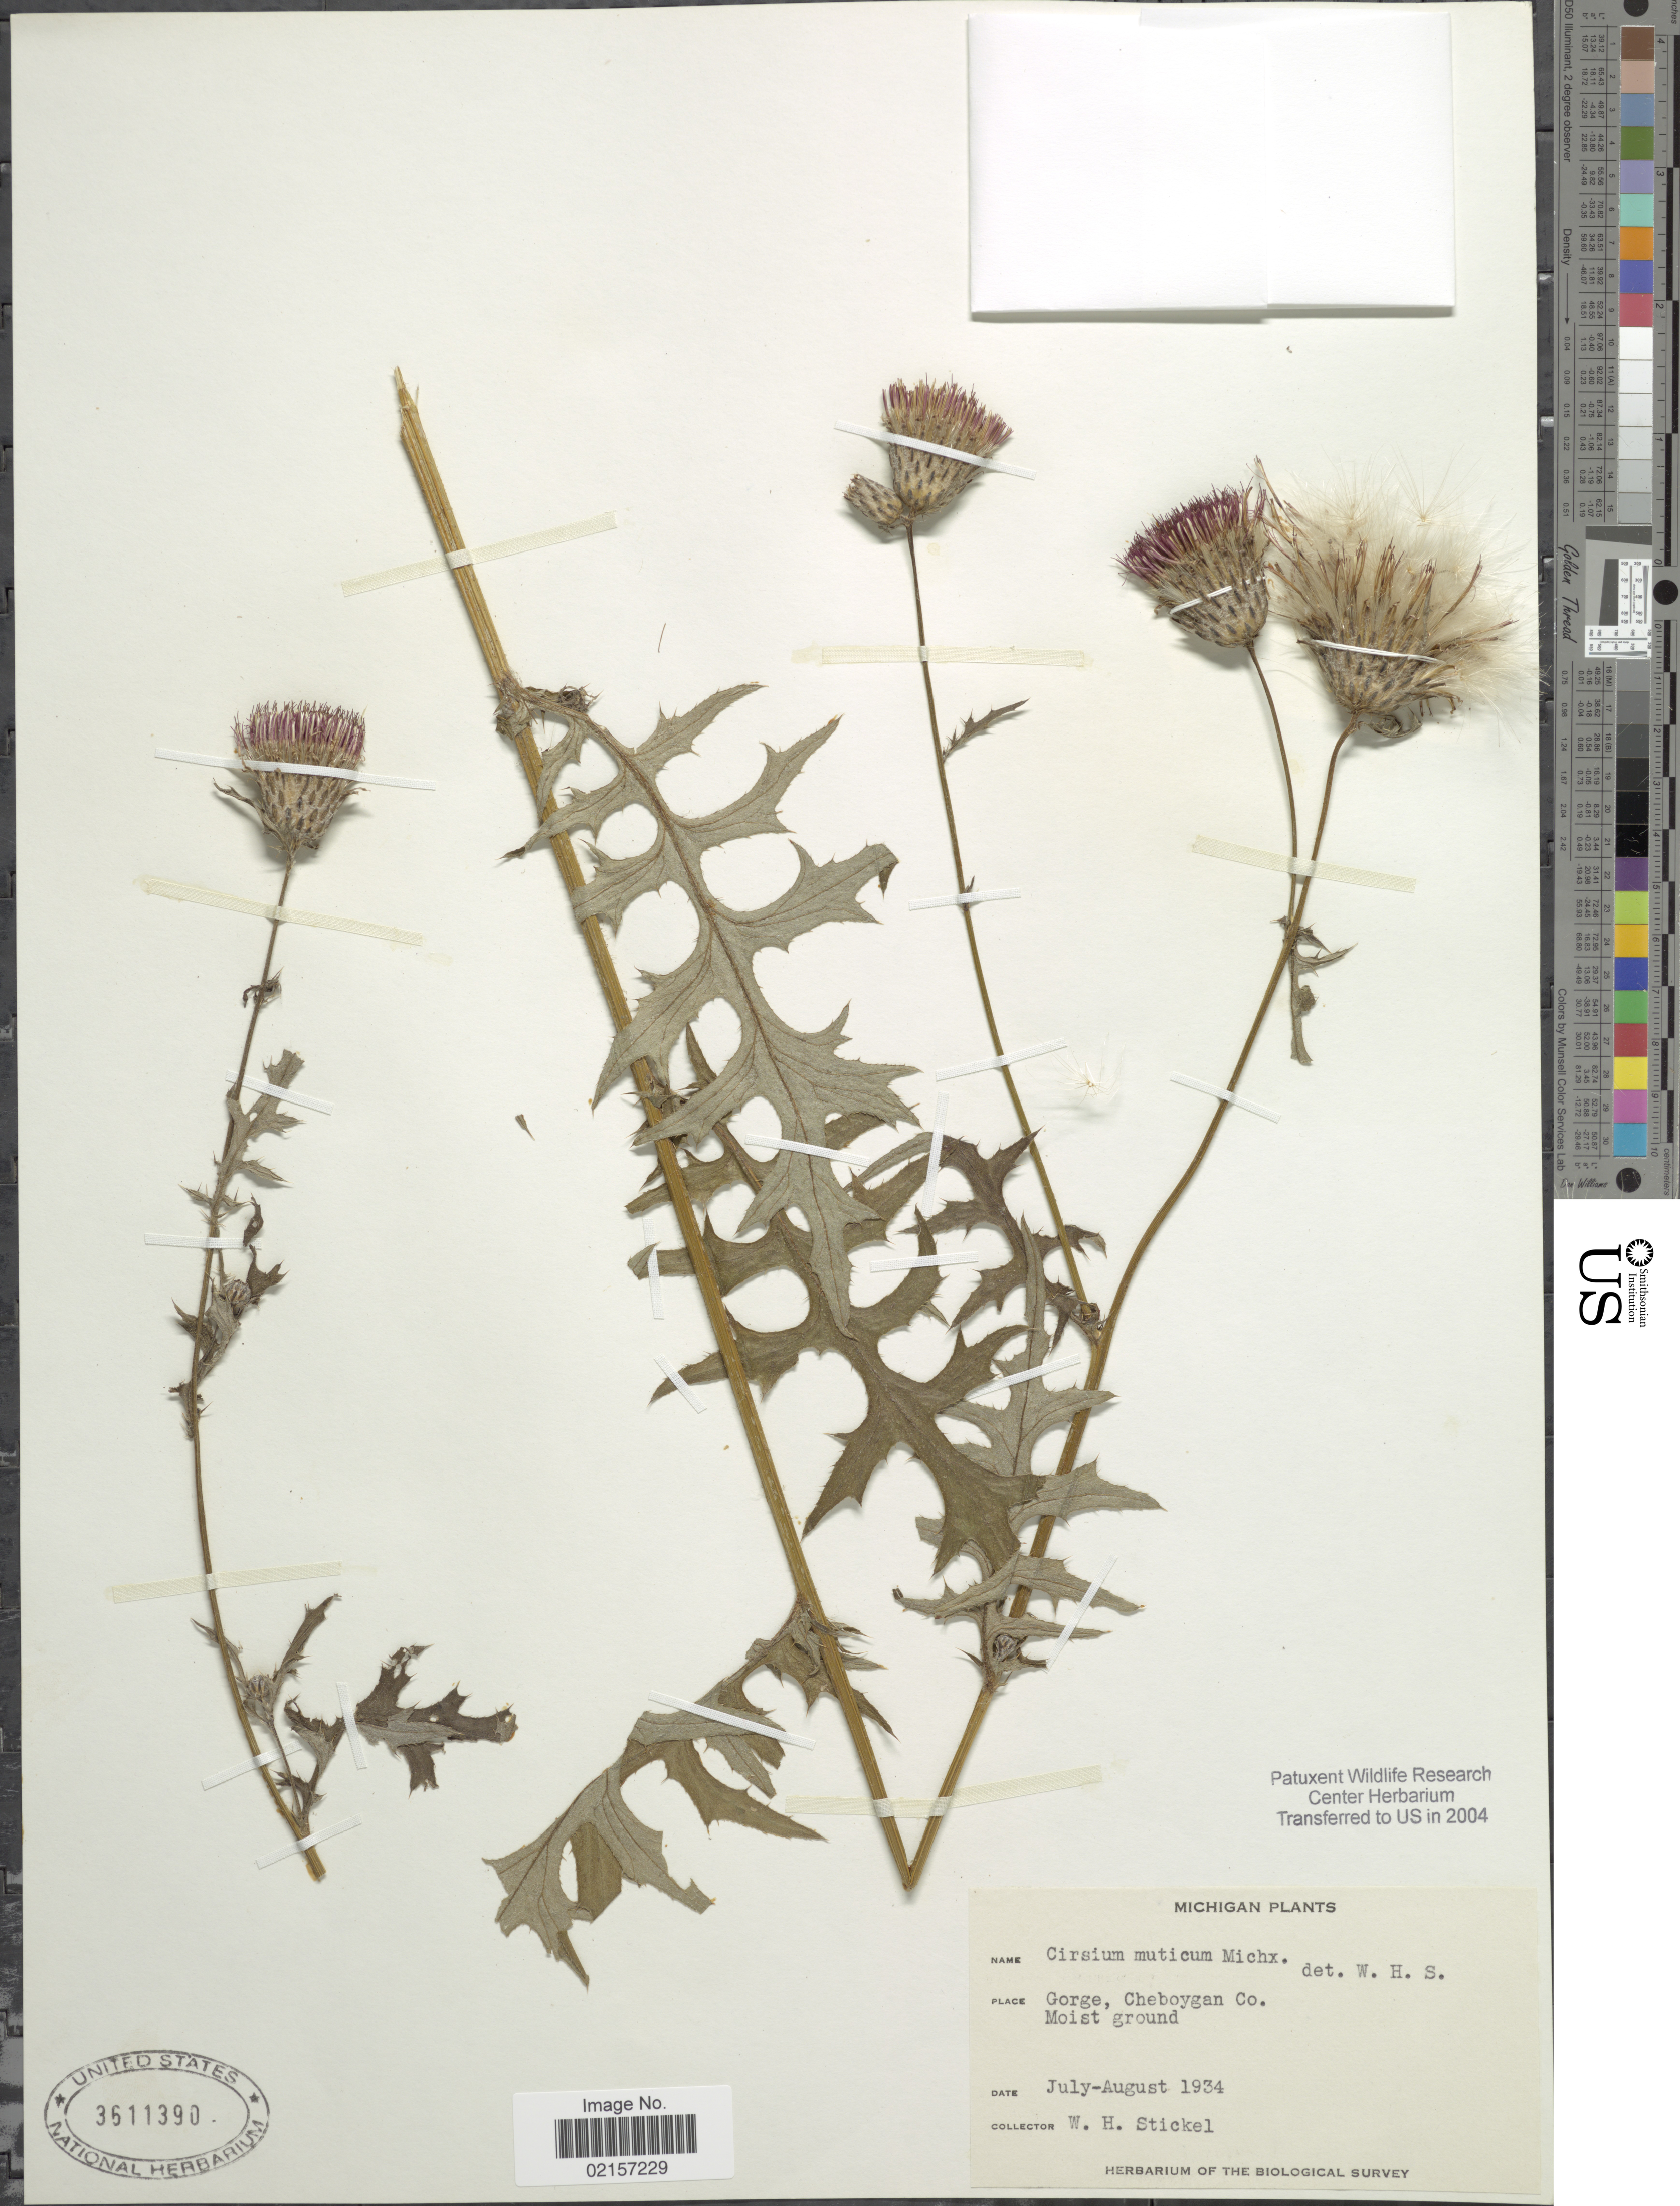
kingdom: Plantae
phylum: Tracheophyta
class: Magnoliopsida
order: Asterales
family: Asteraceae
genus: Cirsium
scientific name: Cirsium muticum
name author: Michx.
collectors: W. Stickel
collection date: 1934-07/1934-08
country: United States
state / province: Michigan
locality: Gorge, Cheboygan Co., moist ground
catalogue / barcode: US 3611390